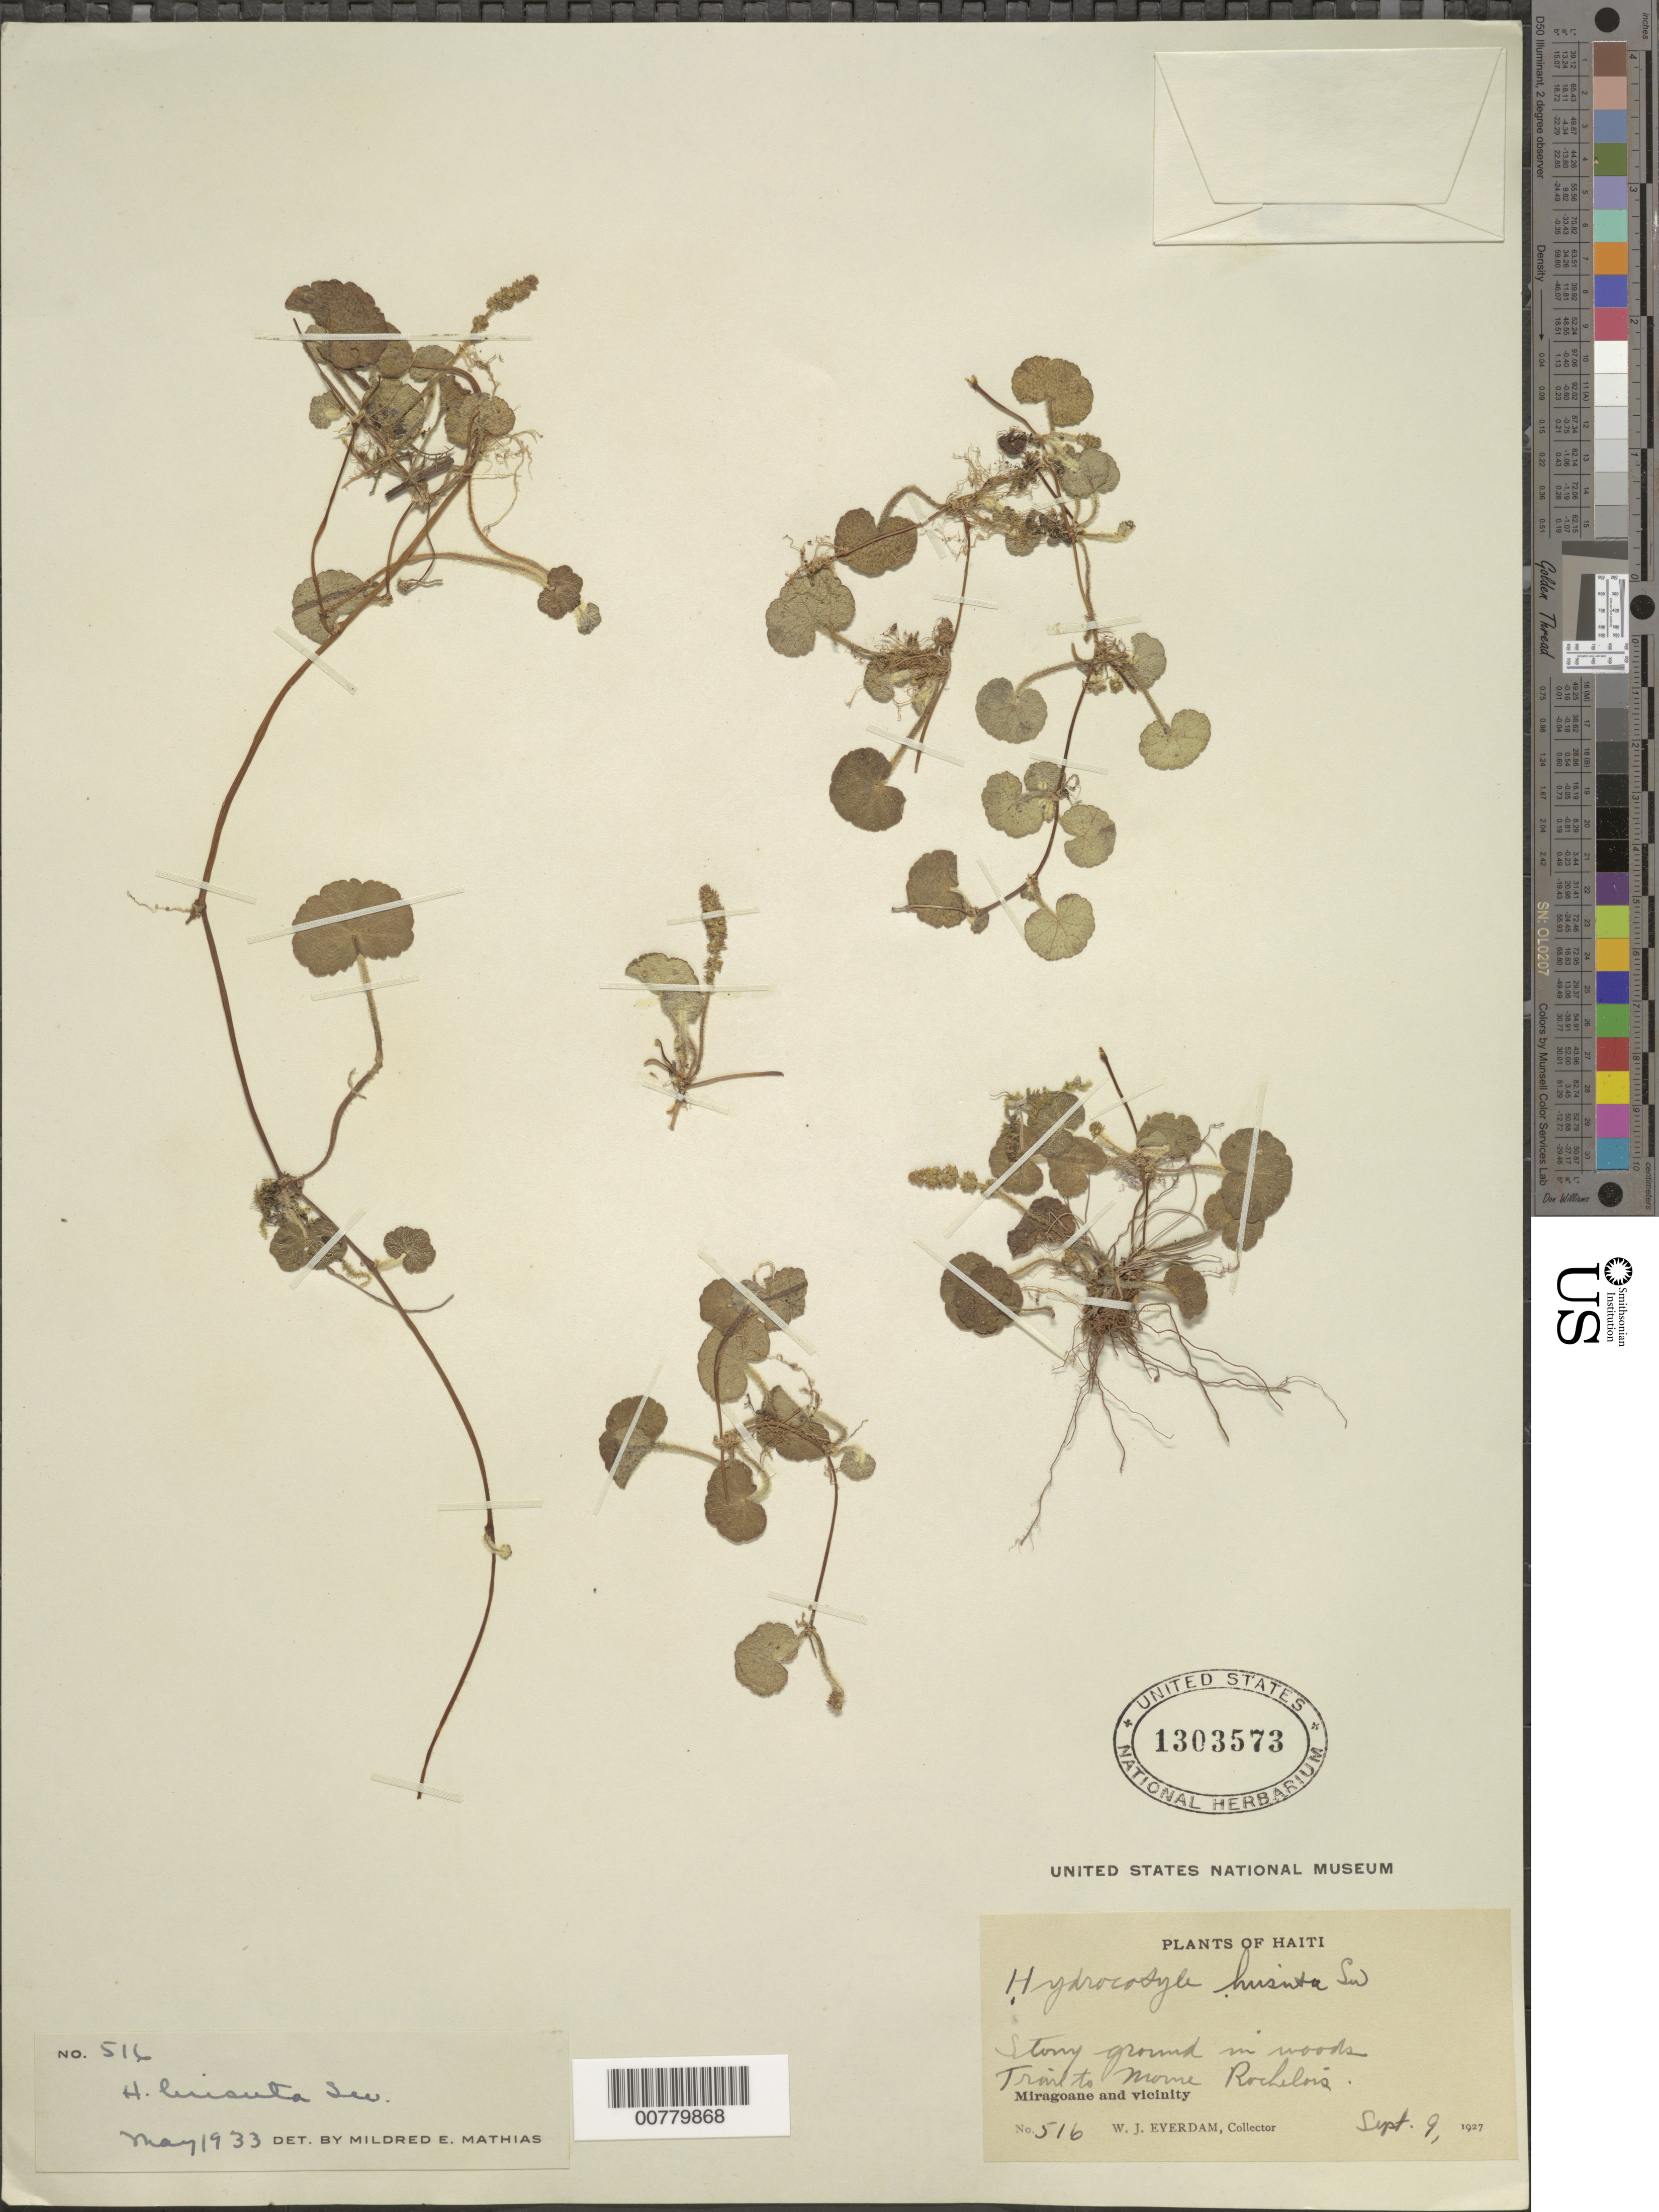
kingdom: Plantae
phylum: Tracheophyta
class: Magnoliopsida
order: Apiales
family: Araliaceae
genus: Hydrocotyle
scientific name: Hydrocotyle hirsuta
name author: Sw.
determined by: Mathias, M. E.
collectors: W. J. Eyerdam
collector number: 516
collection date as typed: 09 Sep 1927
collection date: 1927-09-09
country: Haiti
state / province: Grand'Anse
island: Hispaniola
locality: Miragoane and vicinity, trail to Morne Rochelois.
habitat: Stony ground in woods.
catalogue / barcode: US 1303573